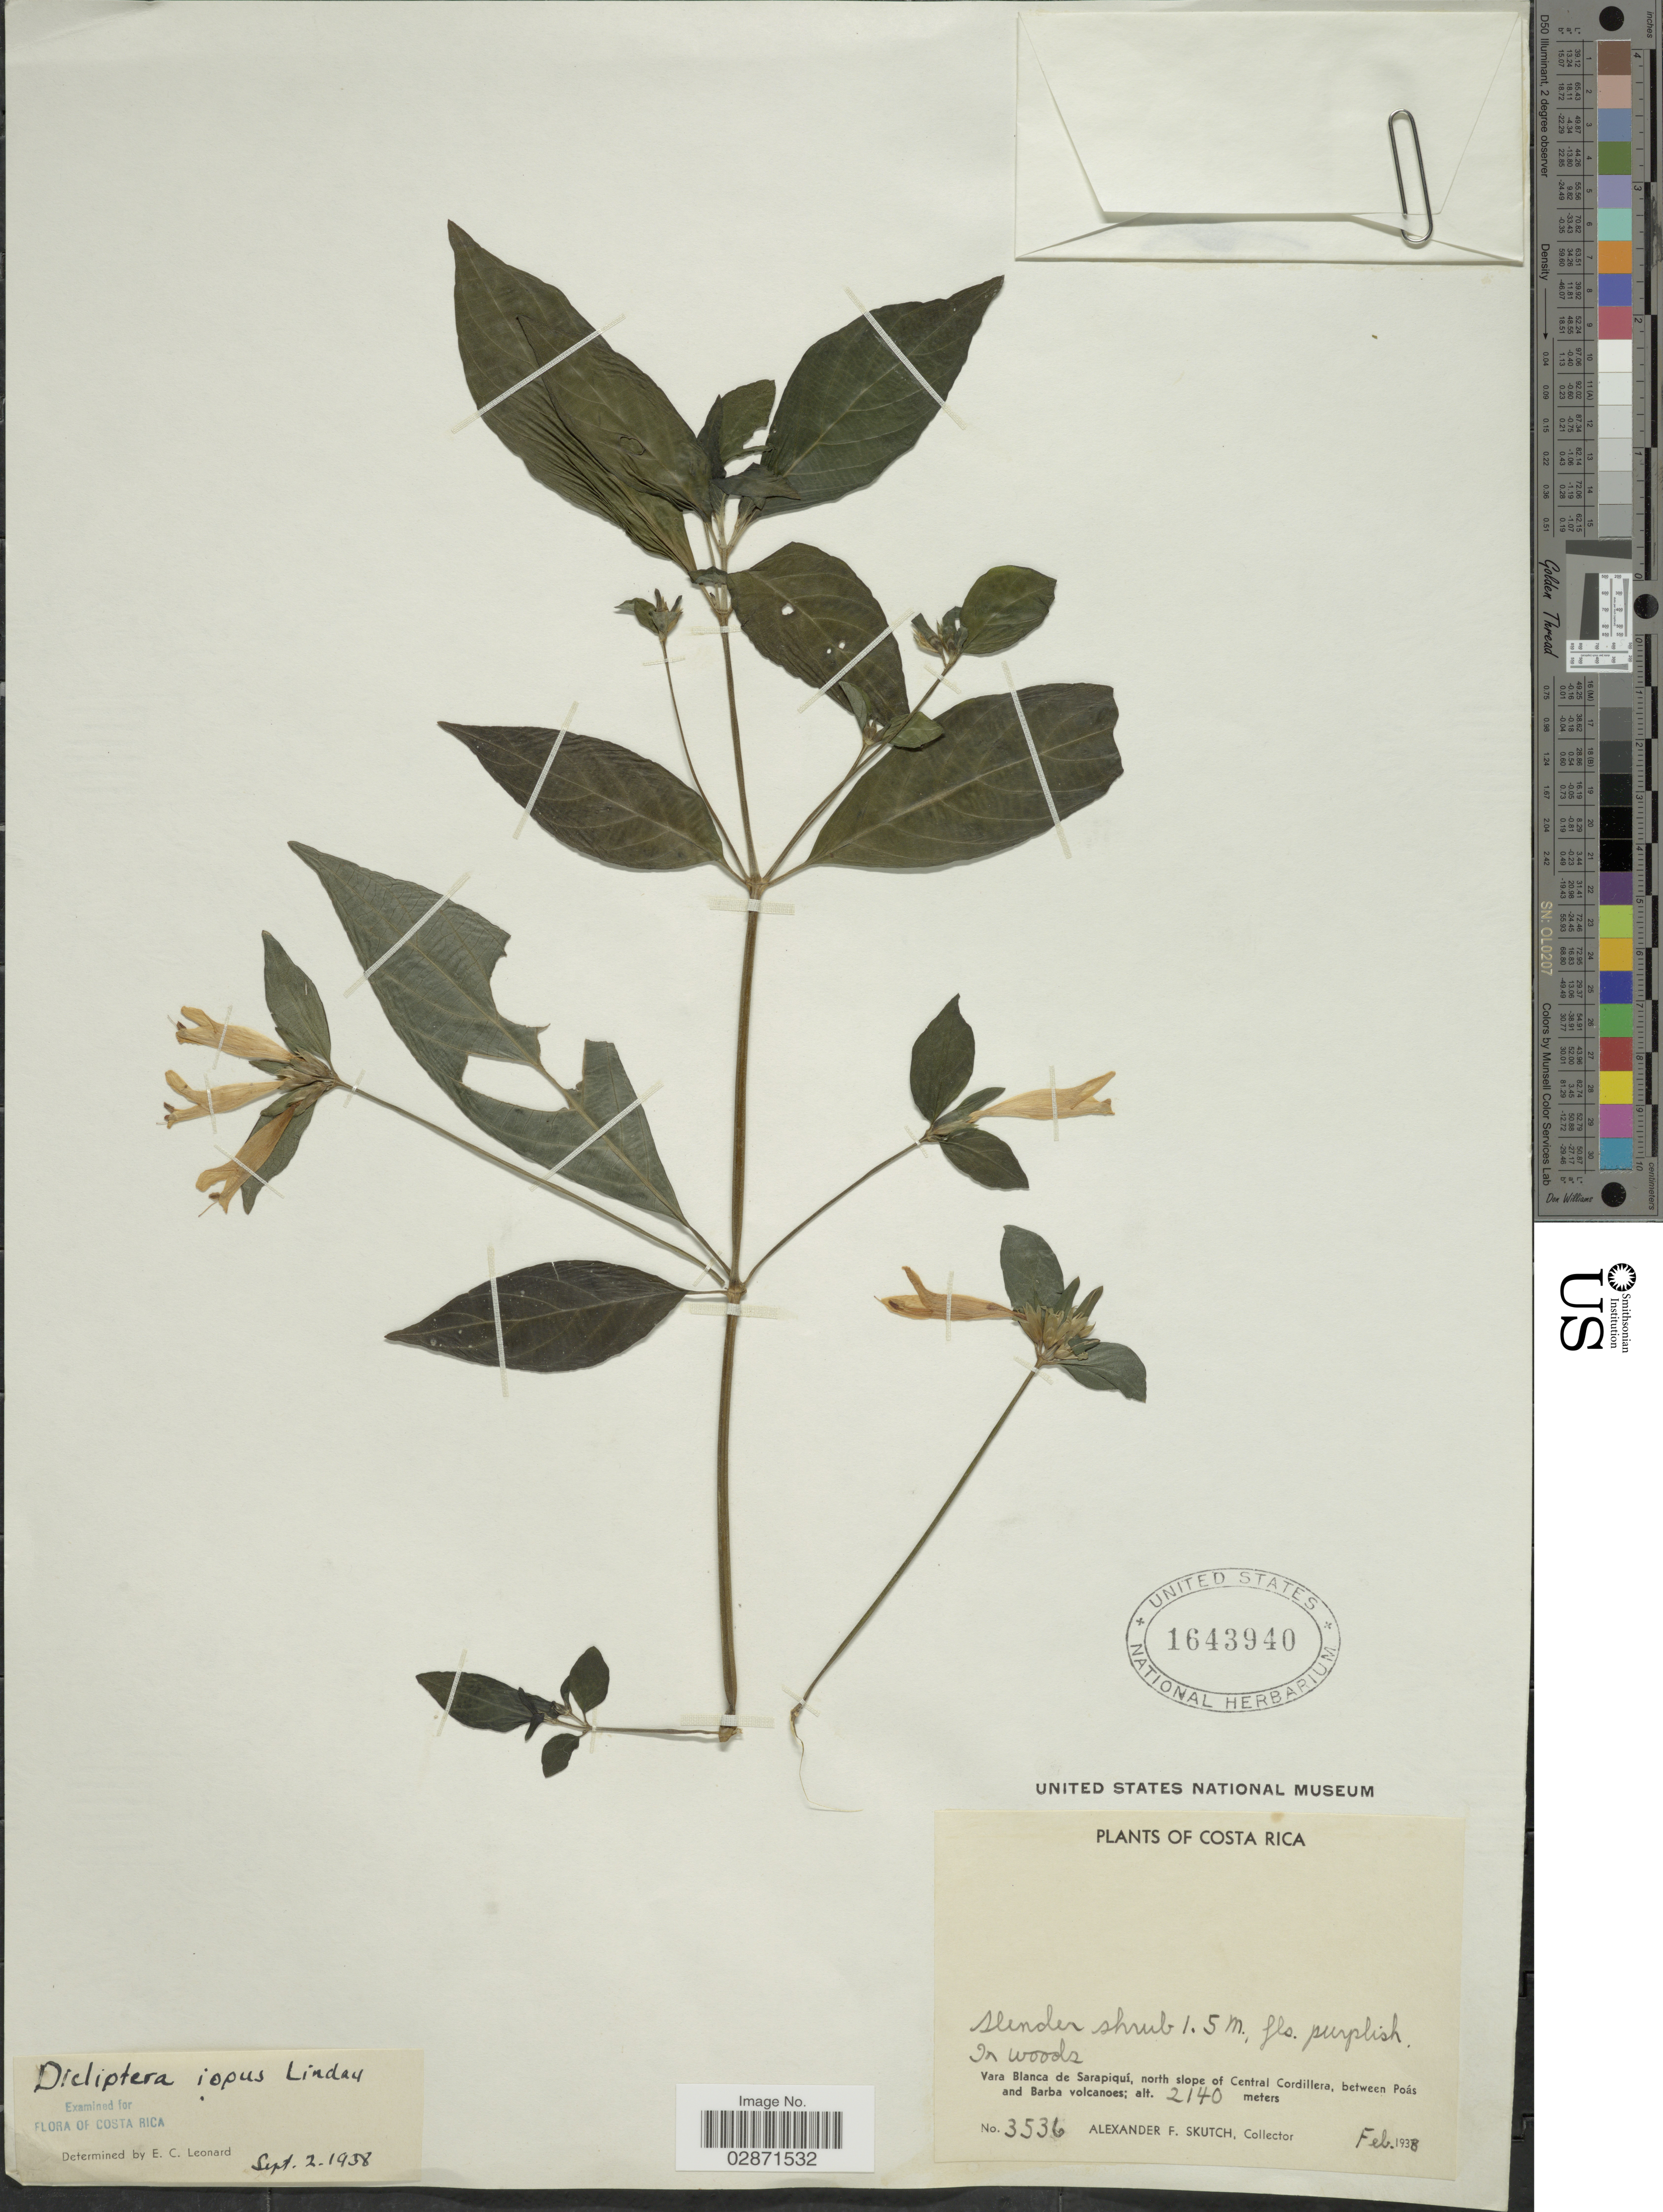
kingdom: Plantae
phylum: Tracheophyta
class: Magnoliopsida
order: Lamiales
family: Acanthaceae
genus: Dicliptera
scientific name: Dicliptera iopus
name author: Lindau in Pittier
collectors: A. F. Skutch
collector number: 3536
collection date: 1938-02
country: Costa Rica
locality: Vara Blanca de Sarapiqui, north slope of Central Cordillera, between Poás and Barba volcanoes.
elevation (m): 2140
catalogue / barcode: US 1643940